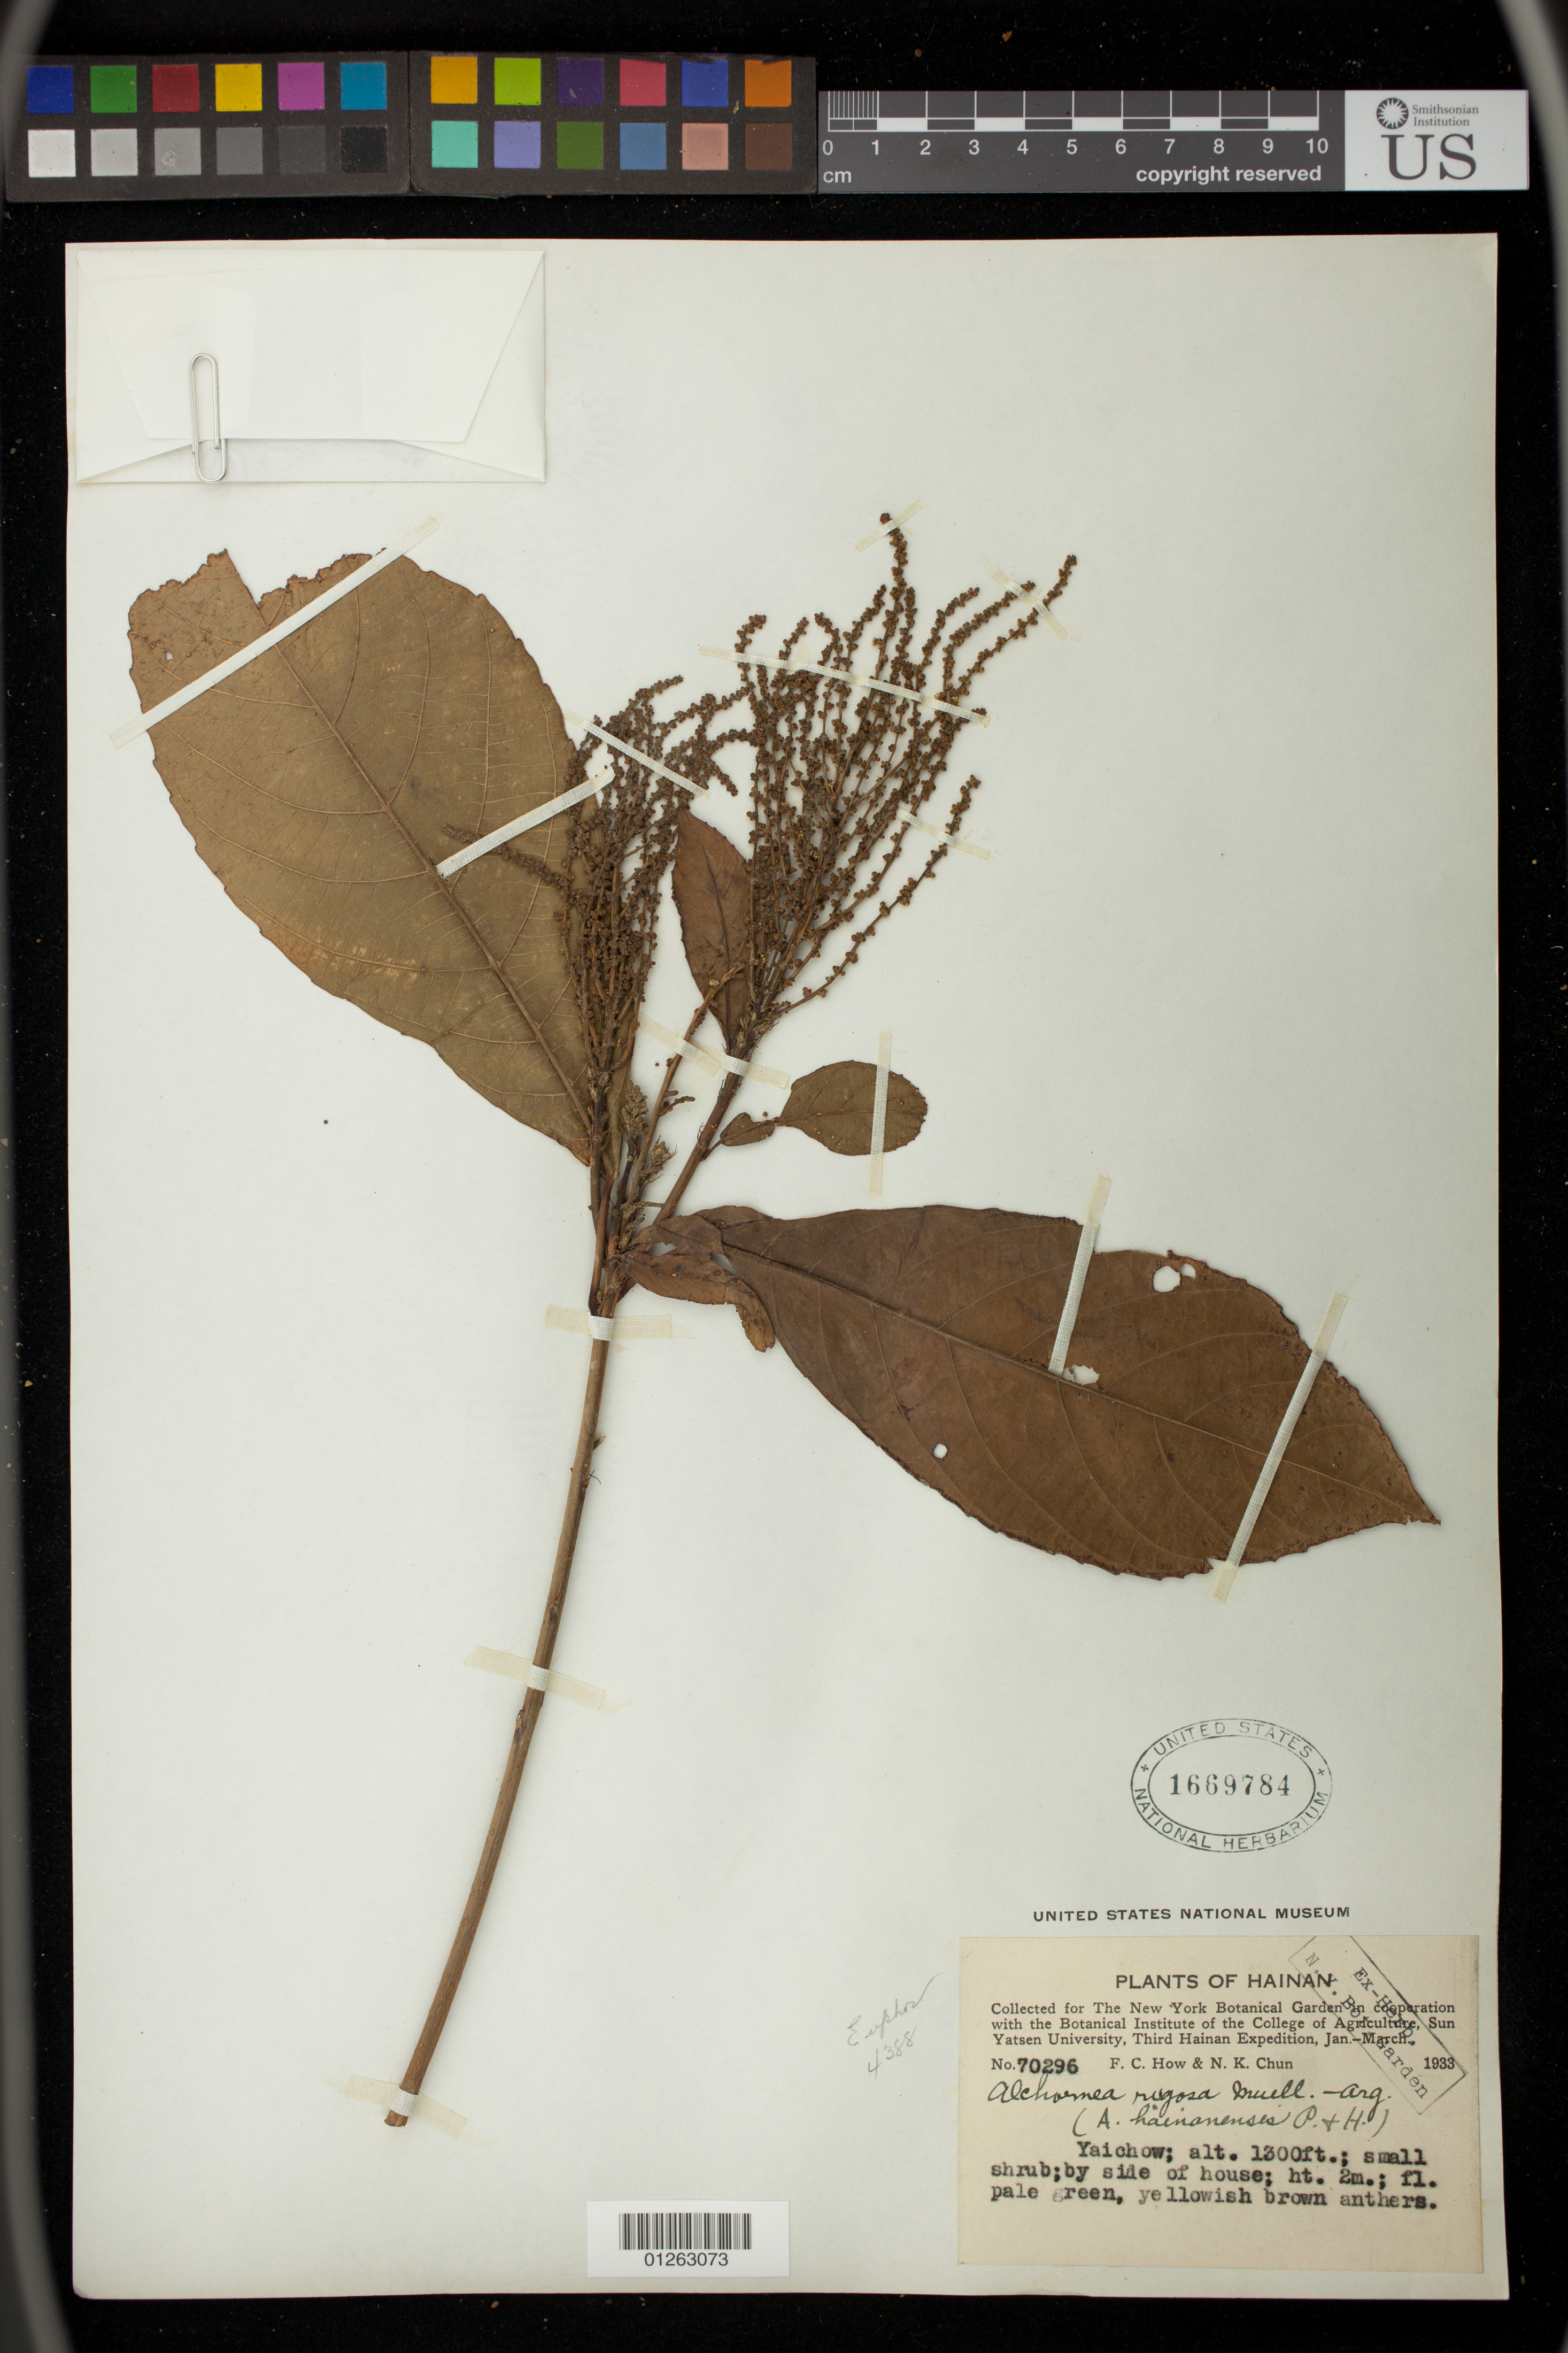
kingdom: Plantae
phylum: Tracheophyta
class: Magnoliopsida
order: Malpighiales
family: Euphorbiaceae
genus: Alchornea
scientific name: Alchornea rugosa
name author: (Lour.) Müll. Arg.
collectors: F. C. How & N. K. Chun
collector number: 70296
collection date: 1933-01-01/1933-03-31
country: China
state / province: Hainan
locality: Yaichow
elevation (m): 396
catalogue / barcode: US 1669784